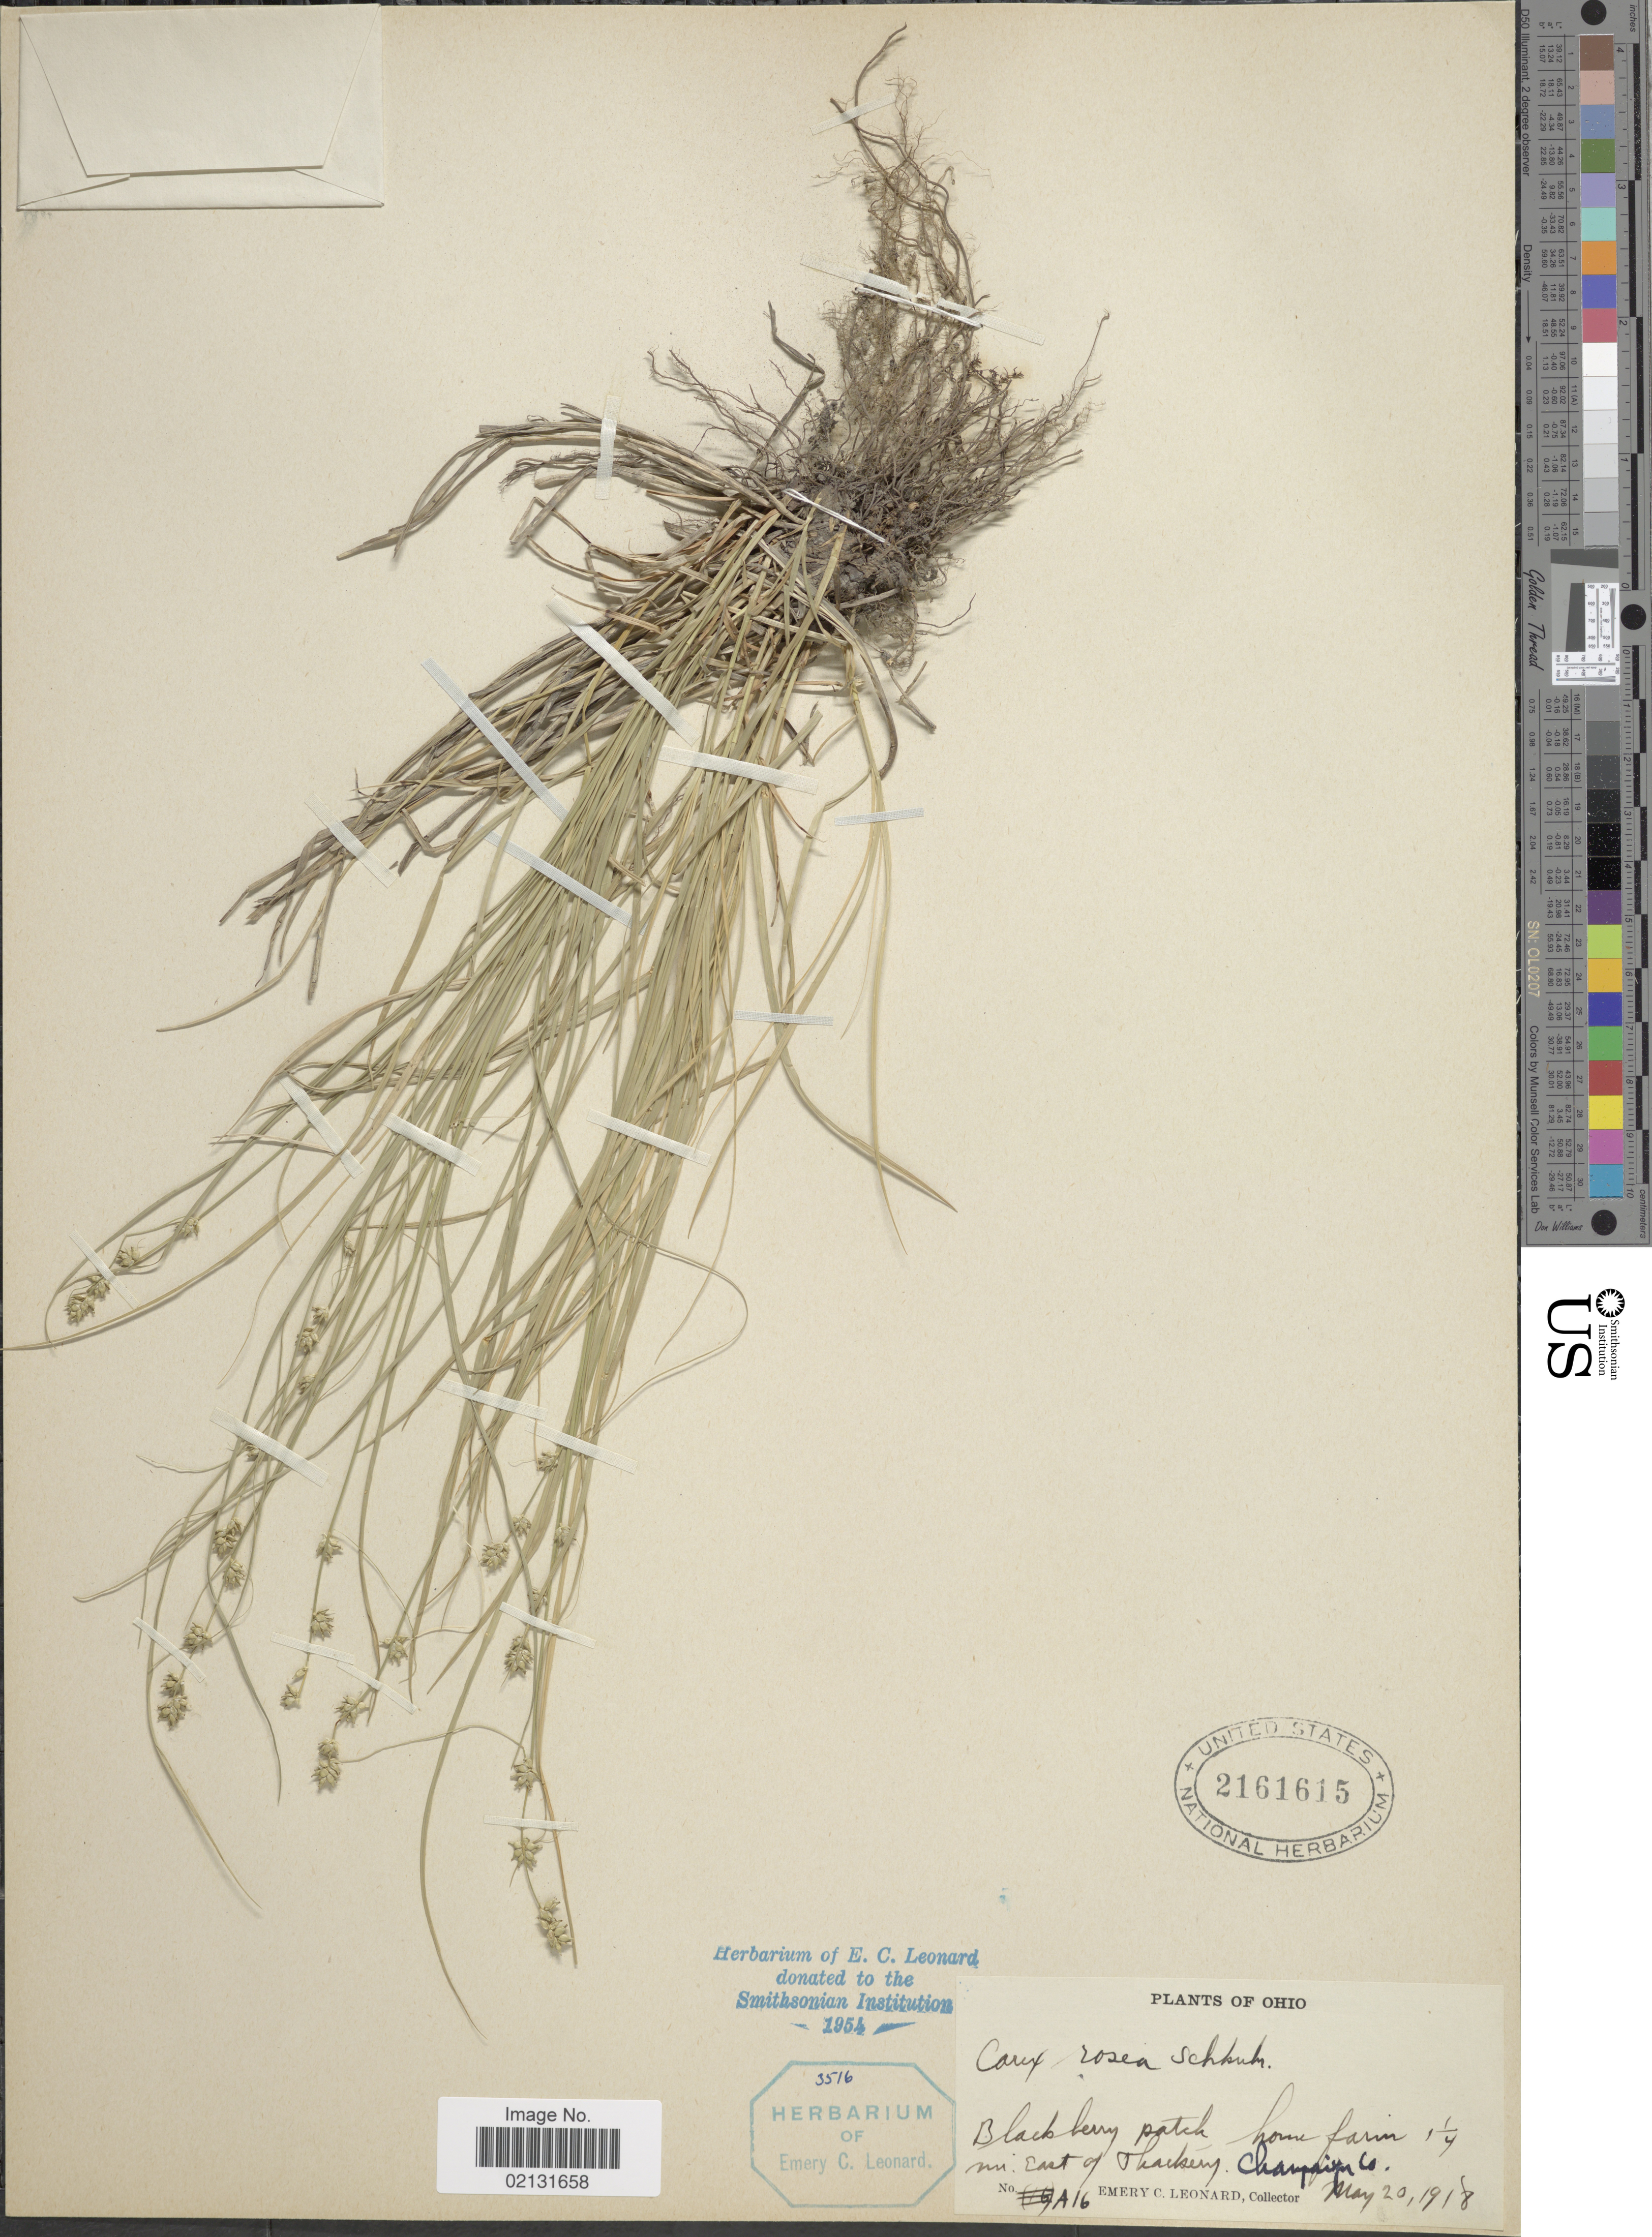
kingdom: Plantae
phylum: Tracheophyta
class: Liliopsida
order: Poales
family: Cyperaceae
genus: Carex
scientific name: Carex rosea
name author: Willd.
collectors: E. C. Leonard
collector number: A16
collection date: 1918-05-20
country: United States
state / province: Ohio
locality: Blackberry patch, home farm 1 1/4 mi. East of Thackery, Champaign Co.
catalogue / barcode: US 2161615